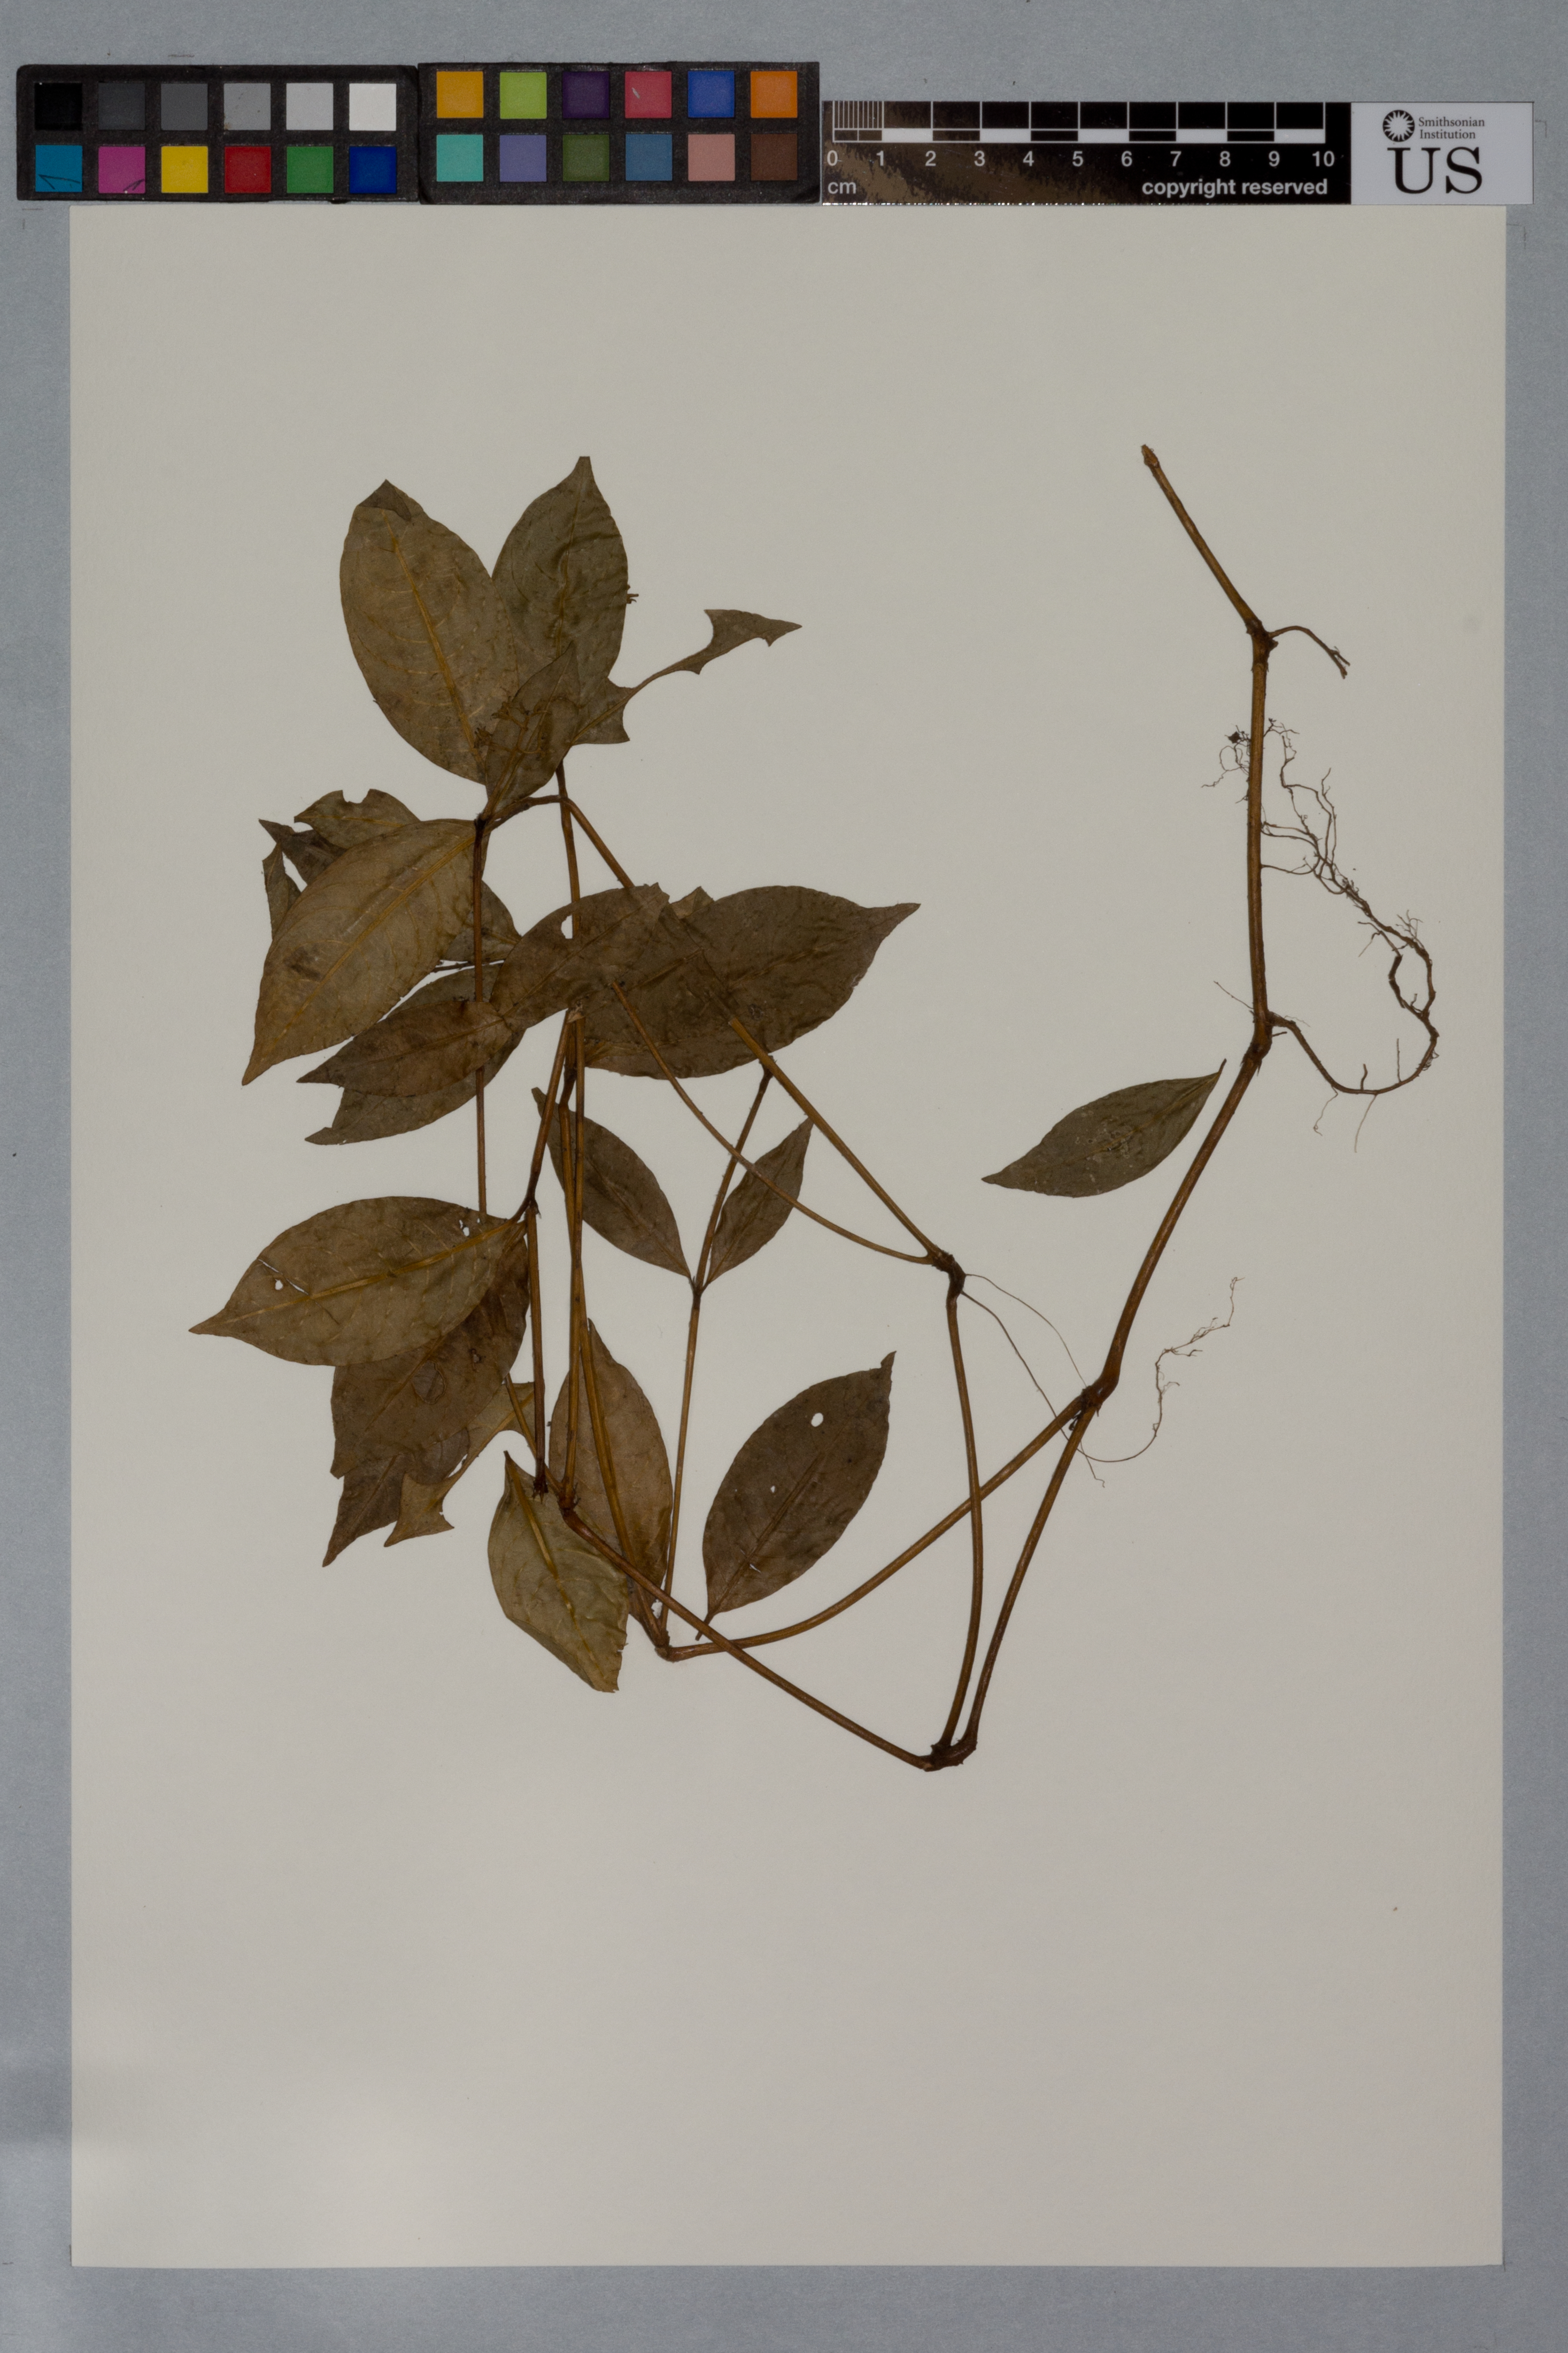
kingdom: Plantae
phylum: Tracheophyta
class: Magnoliopsida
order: Gentianales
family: Rubiaceae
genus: Palicourea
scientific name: Palicourea gracilenta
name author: (Müll. Arg.) Delprete & J.H. Kirkbr.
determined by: Kirkbride, J. H., Jr.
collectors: H. D. Clarke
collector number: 803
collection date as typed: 23 January 1996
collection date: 1996-01-23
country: Guyana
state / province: Cuyuni-Mazaruni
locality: Kamarang to Waramadon Trail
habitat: Dense forest on brown sand, with Mora gonggrijipi and Caryocar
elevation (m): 550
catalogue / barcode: US 3434983